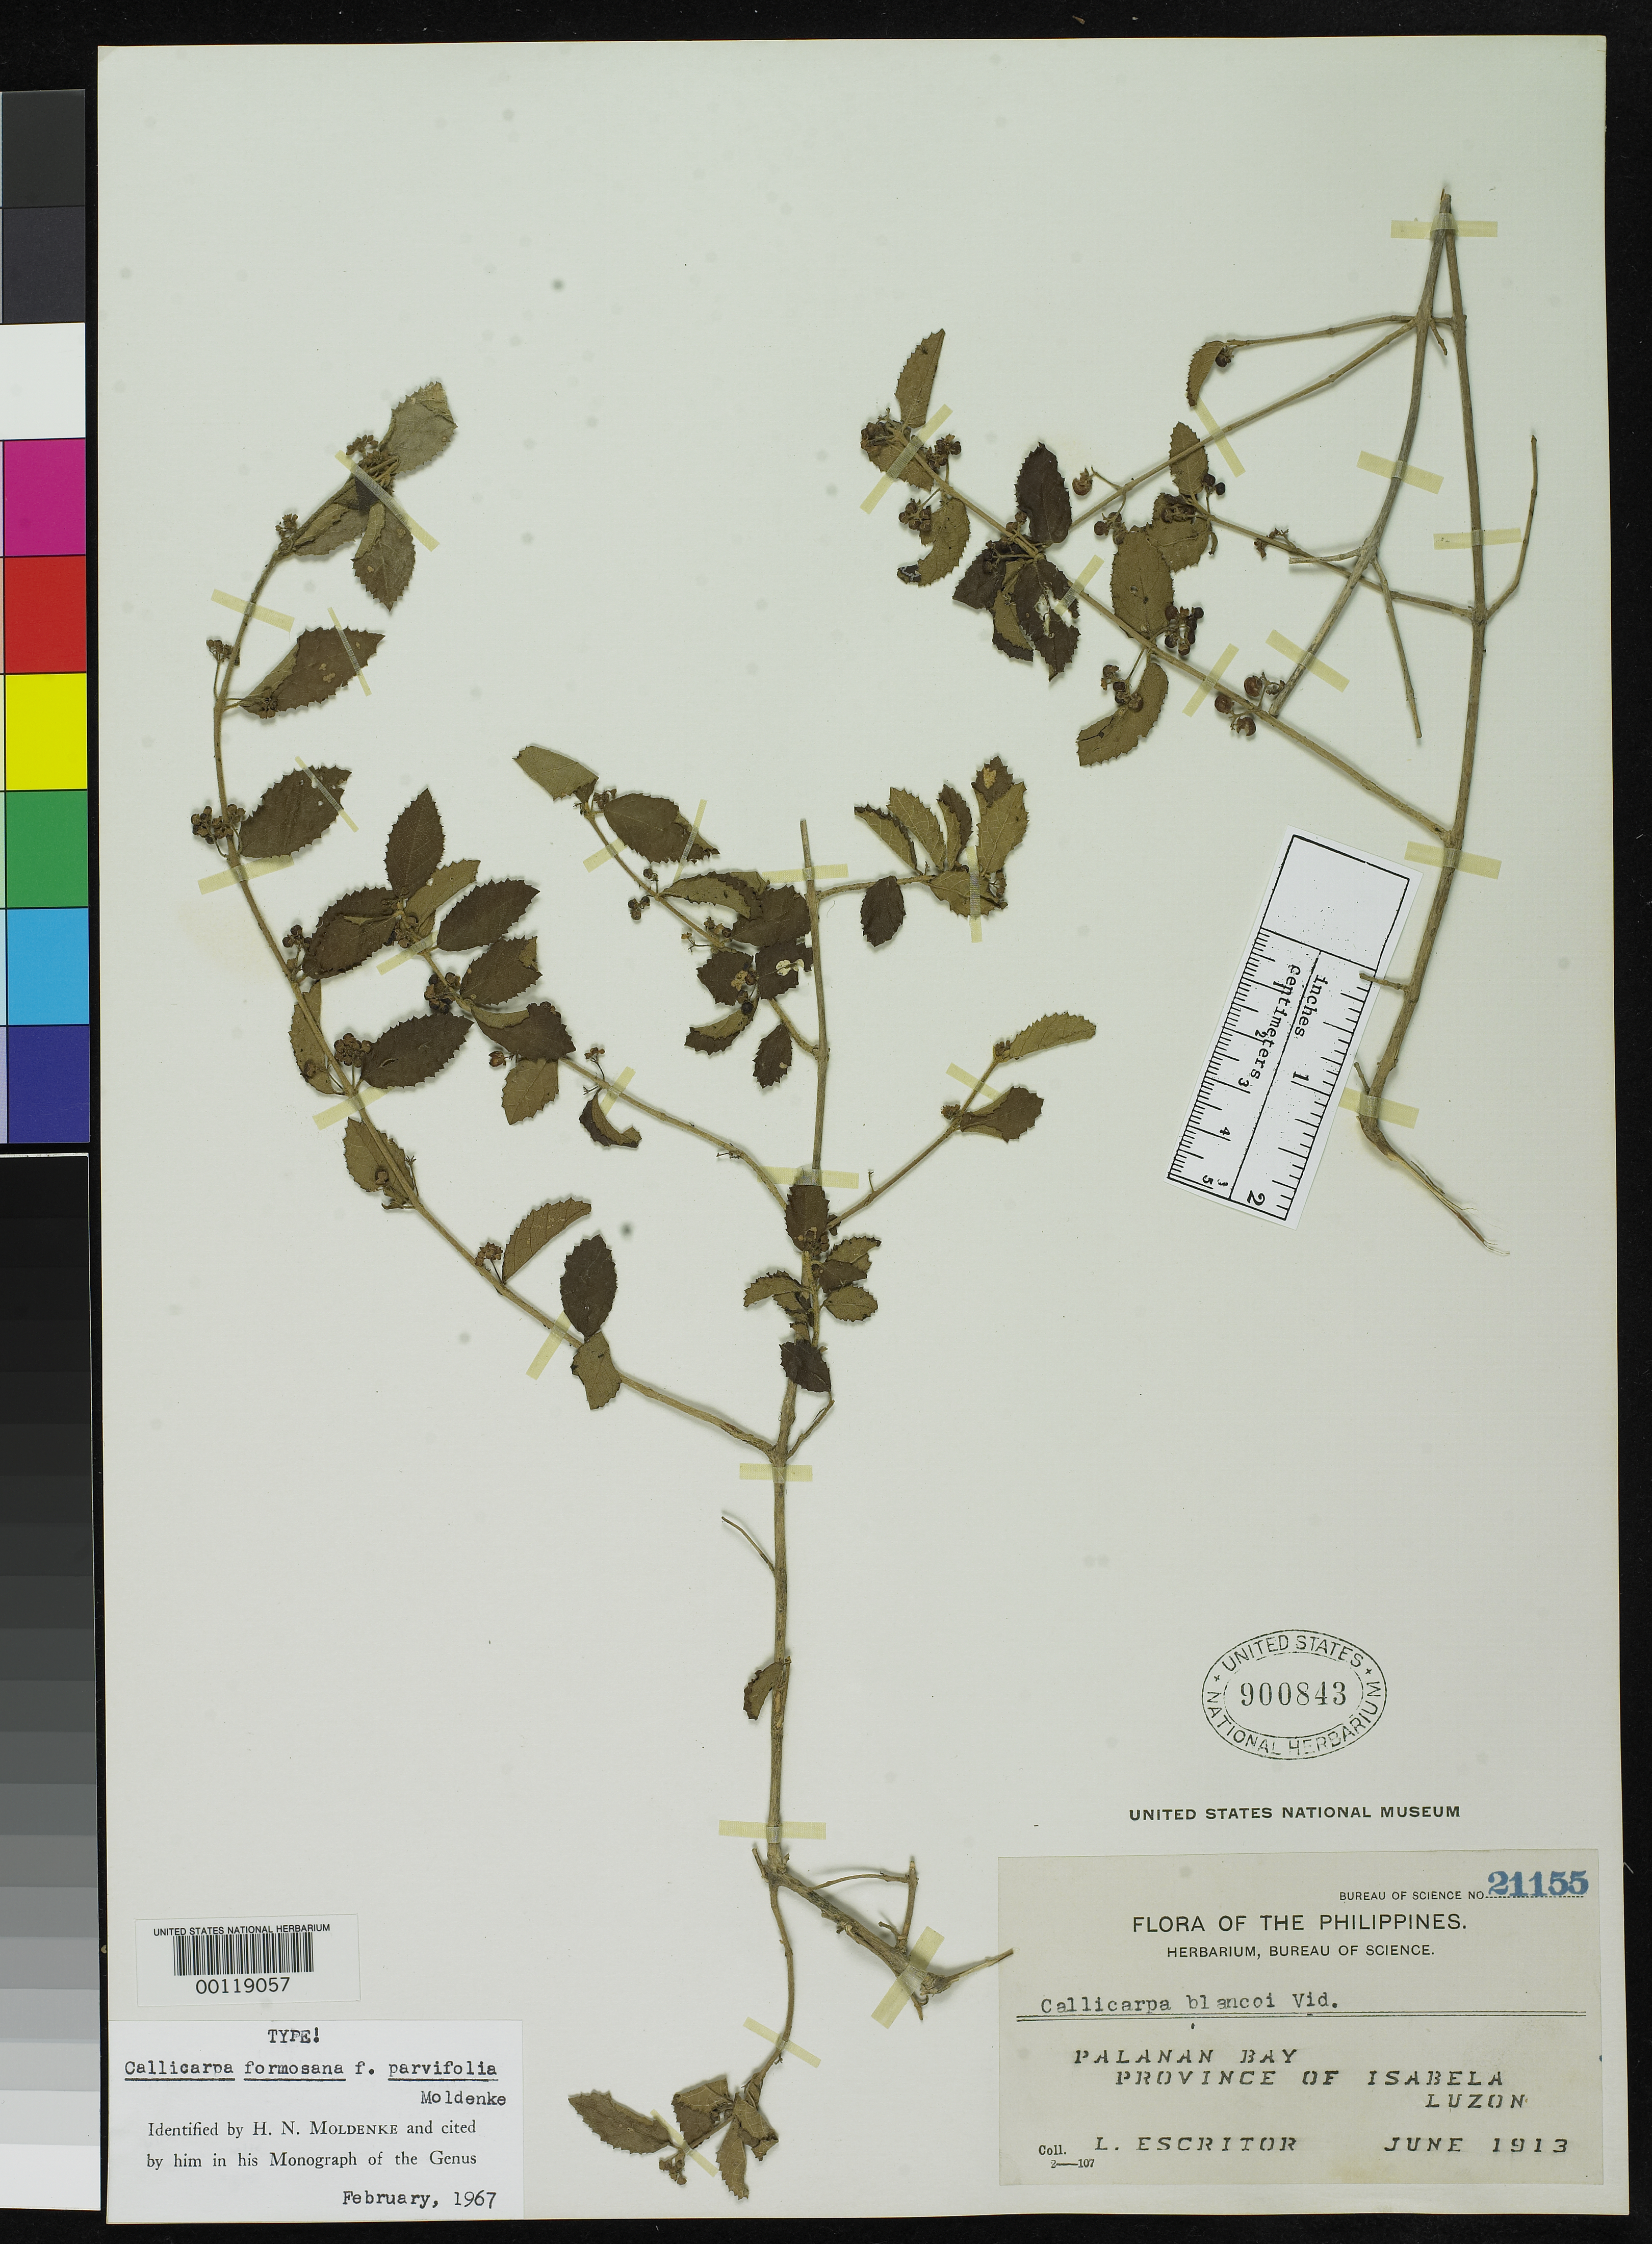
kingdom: Plantae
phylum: Tracheophyta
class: Magnoliopsida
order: Lamiales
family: Lamiaceae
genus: Callicarpa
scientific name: Callicarpa formosana f. parvifolia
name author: Moldenke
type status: Holotype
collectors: L. Escritor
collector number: Bur. Sci. 21155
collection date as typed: Jun 1913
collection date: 1913-06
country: Philippines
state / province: Cagayan Valley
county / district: Isabela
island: Luzon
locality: Palanan Bay.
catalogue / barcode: US 900843